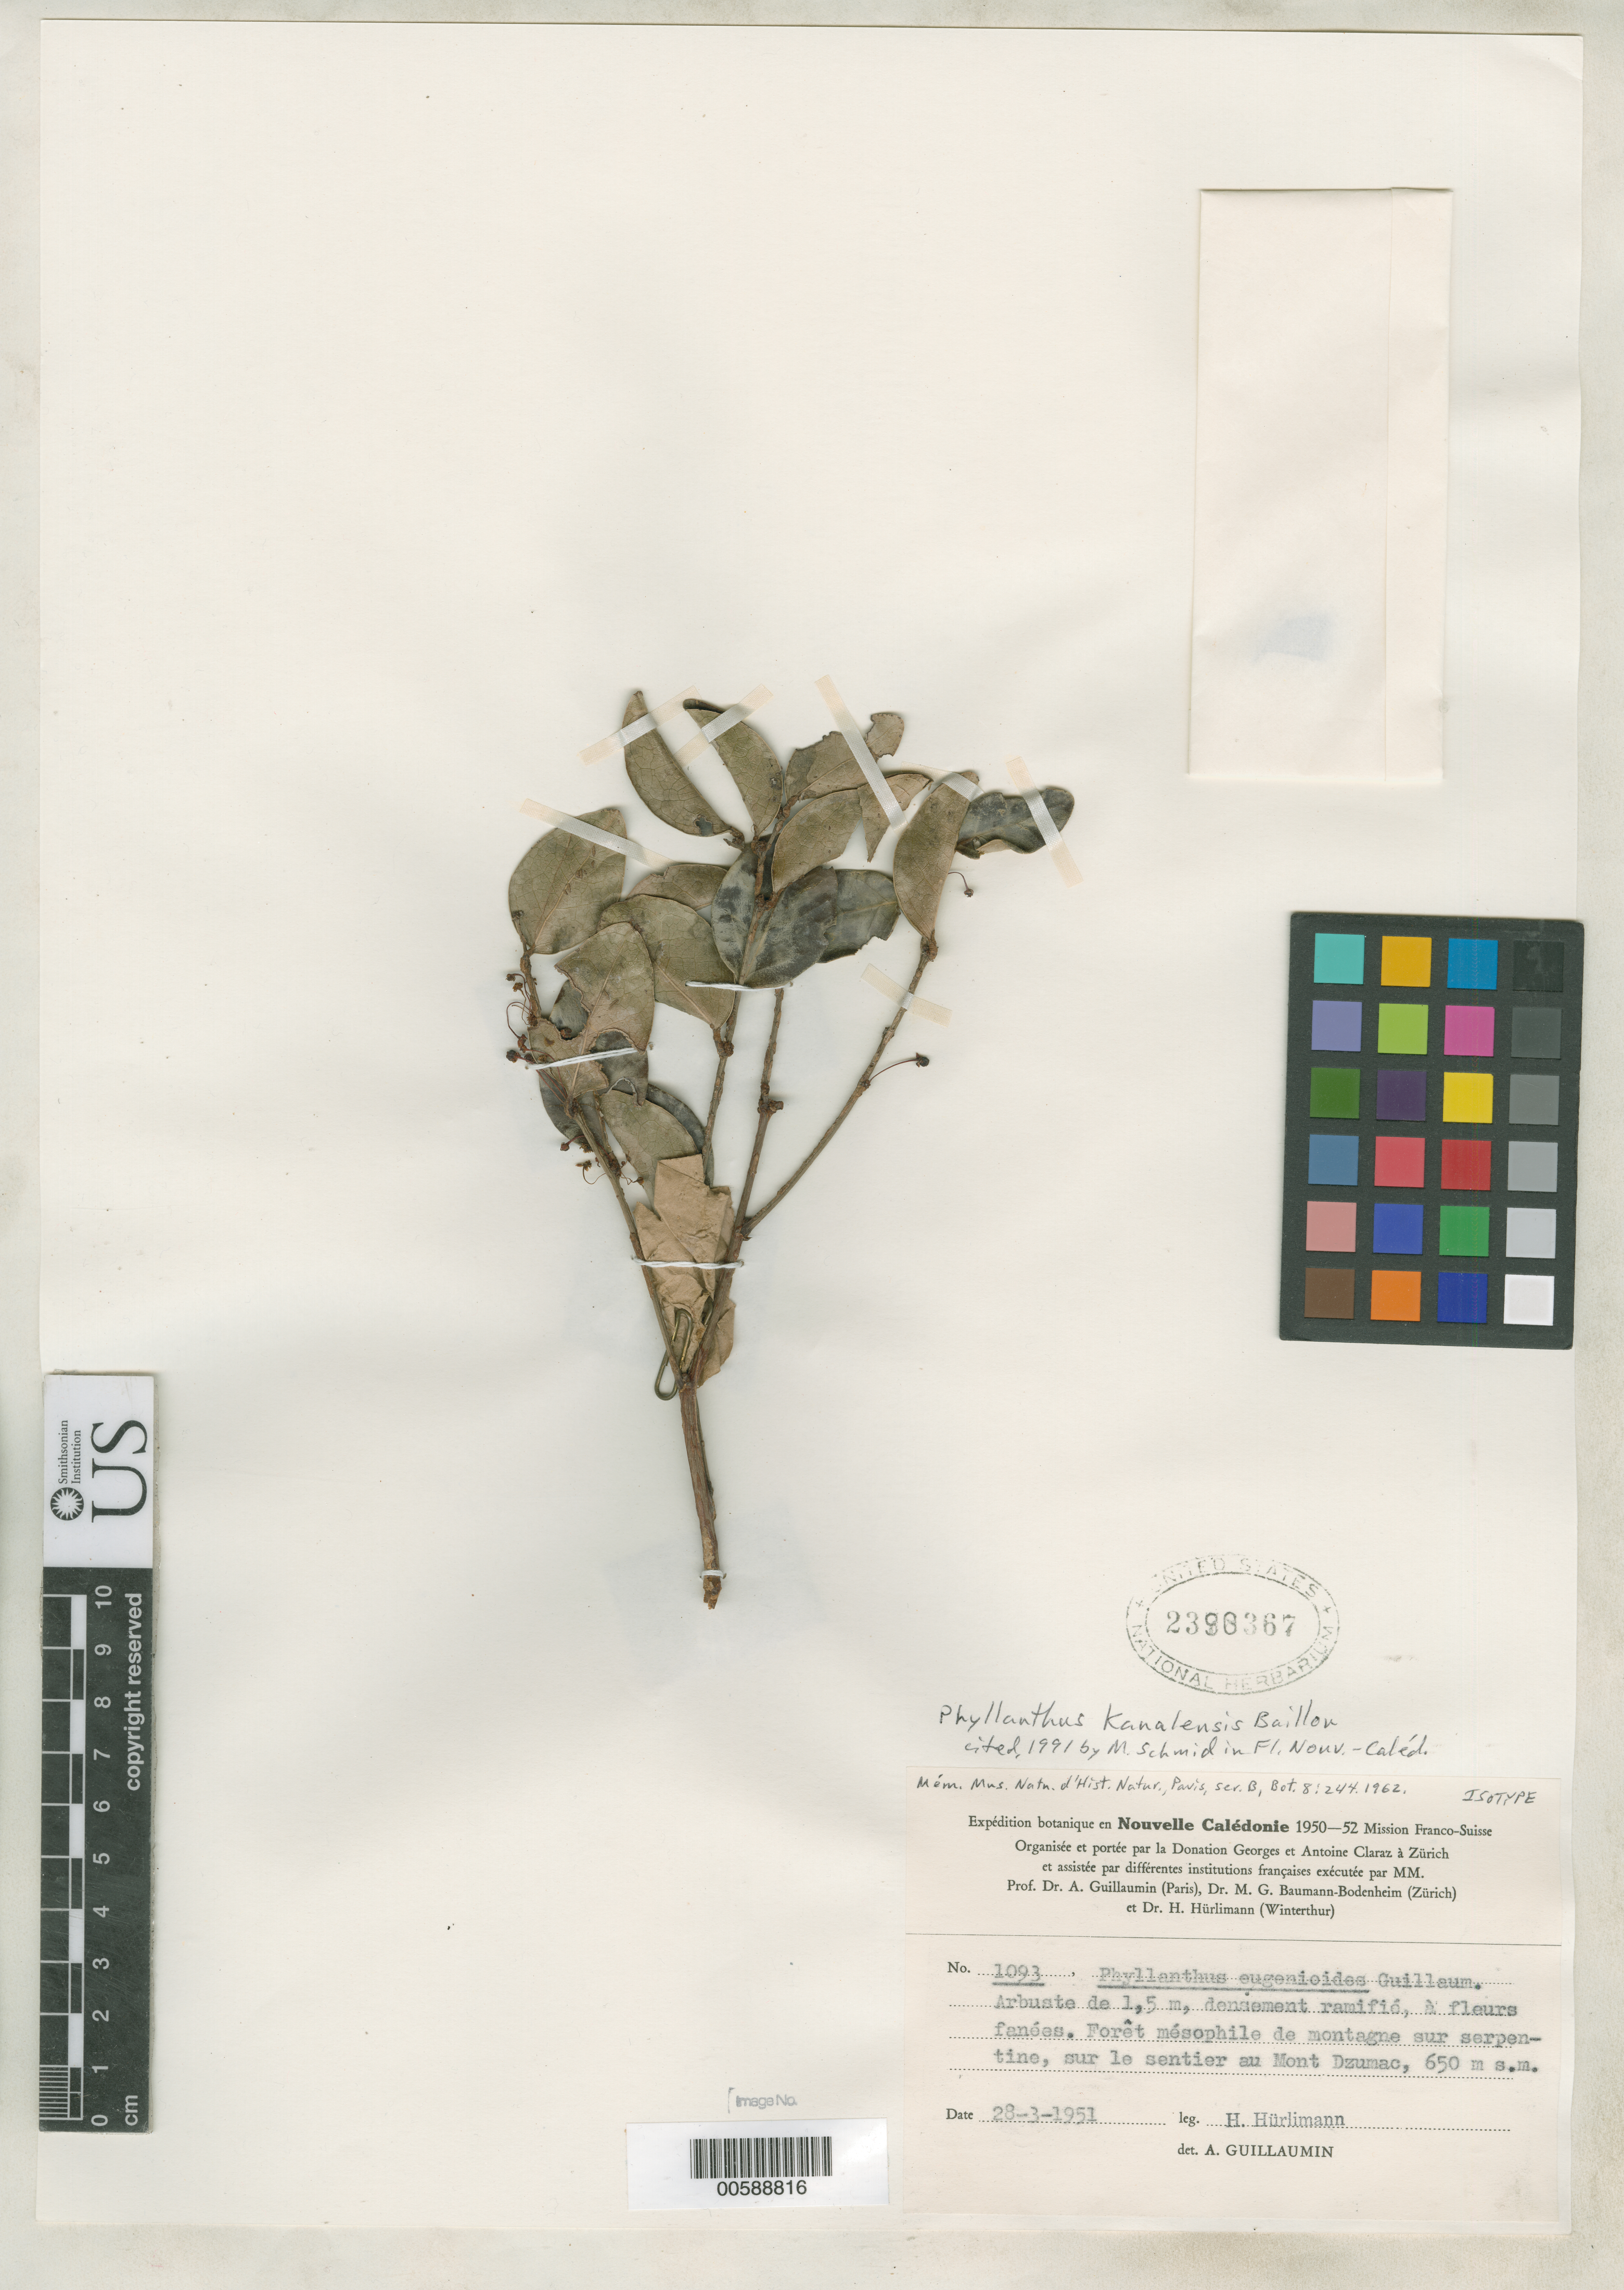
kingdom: Plantae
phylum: Tracheophyta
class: Magnoliopsida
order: Malpighiales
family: Phyllanthaceae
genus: Phyllanthus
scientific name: Phyllanthus eugenioides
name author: Guillaumin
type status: Isotype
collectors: H. Hurlimann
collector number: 1093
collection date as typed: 28 Mar 1951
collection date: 1951-03-28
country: New Caledonia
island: New Caledonia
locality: Foret Mesophilede montagne Sur Serpentine, sur le Sentier au Mont Dzumac.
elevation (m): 650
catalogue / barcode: US 2390367